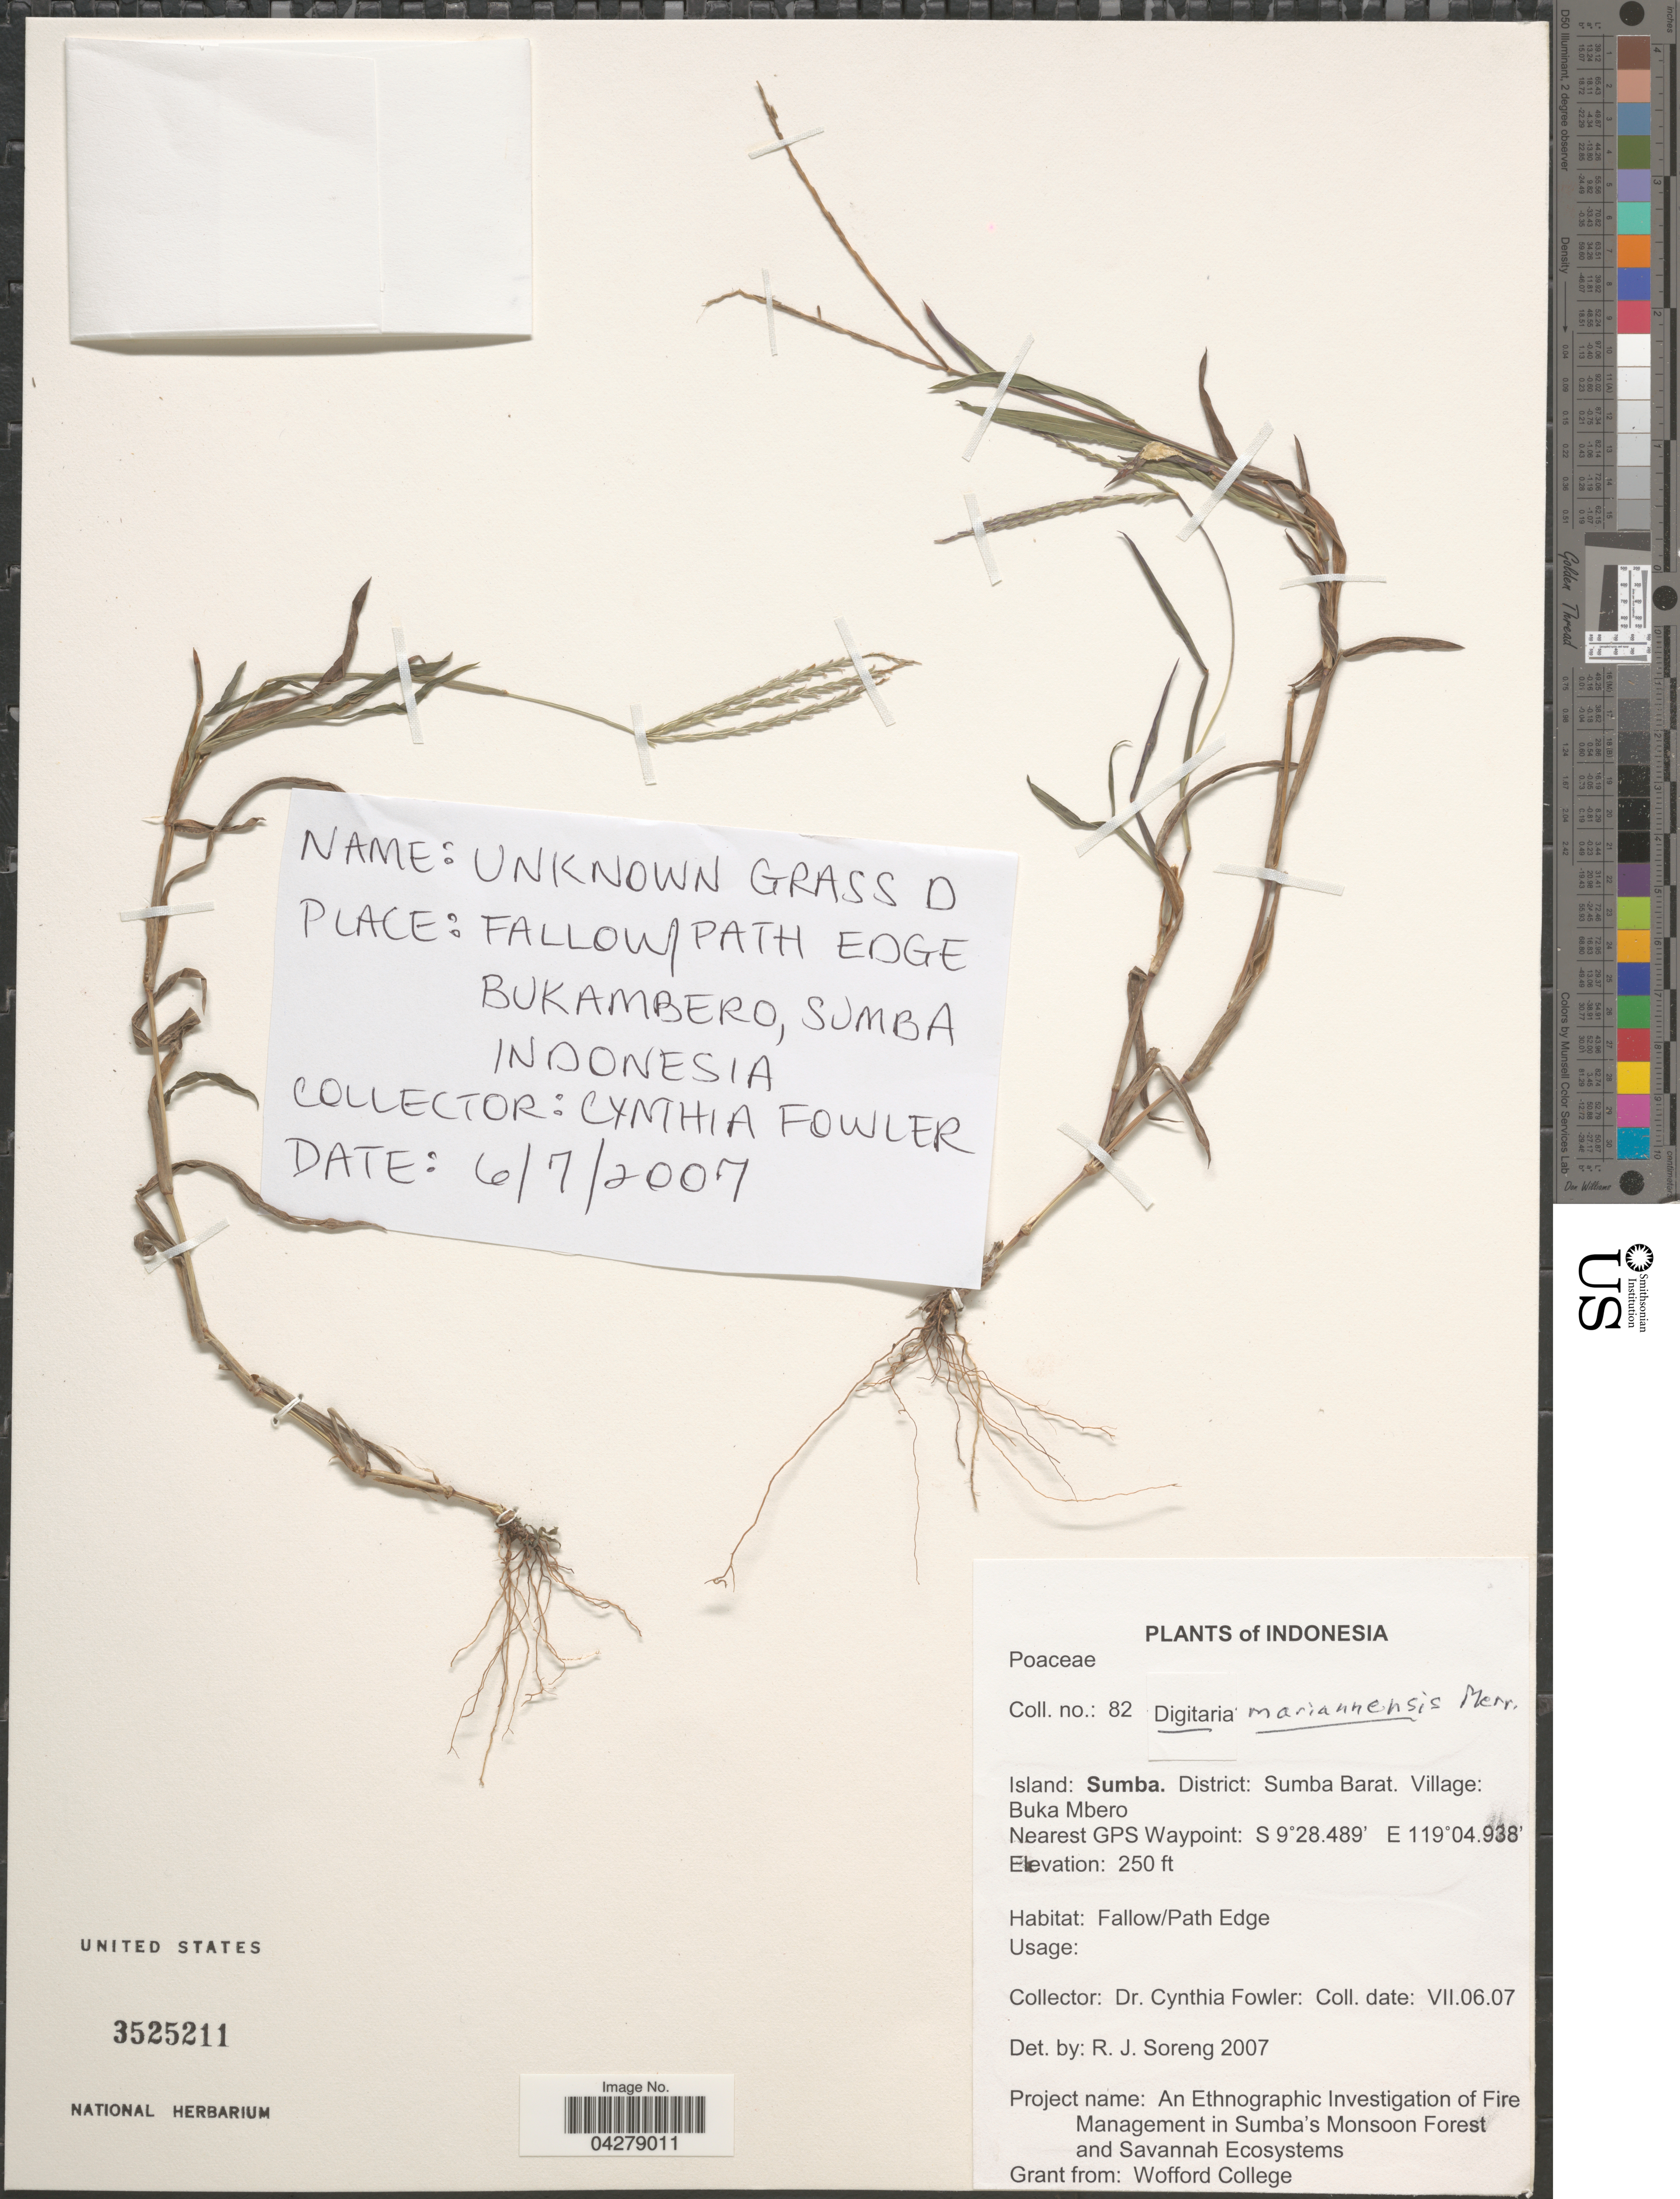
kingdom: Plantae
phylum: Tracheophyta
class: Liliopsida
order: Poales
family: Poaceae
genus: Digitaria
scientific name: Digitaria mariannensis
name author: Merr.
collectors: C. Fowler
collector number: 82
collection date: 2007-07-06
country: Indonesia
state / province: Nusa Tenggara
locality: Island: Sumba. District: Sumba Barat. Village: Buka Mbero. Nearest GPS Waypoint. Fallow/Path Edge.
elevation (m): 76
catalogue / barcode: US 3525211